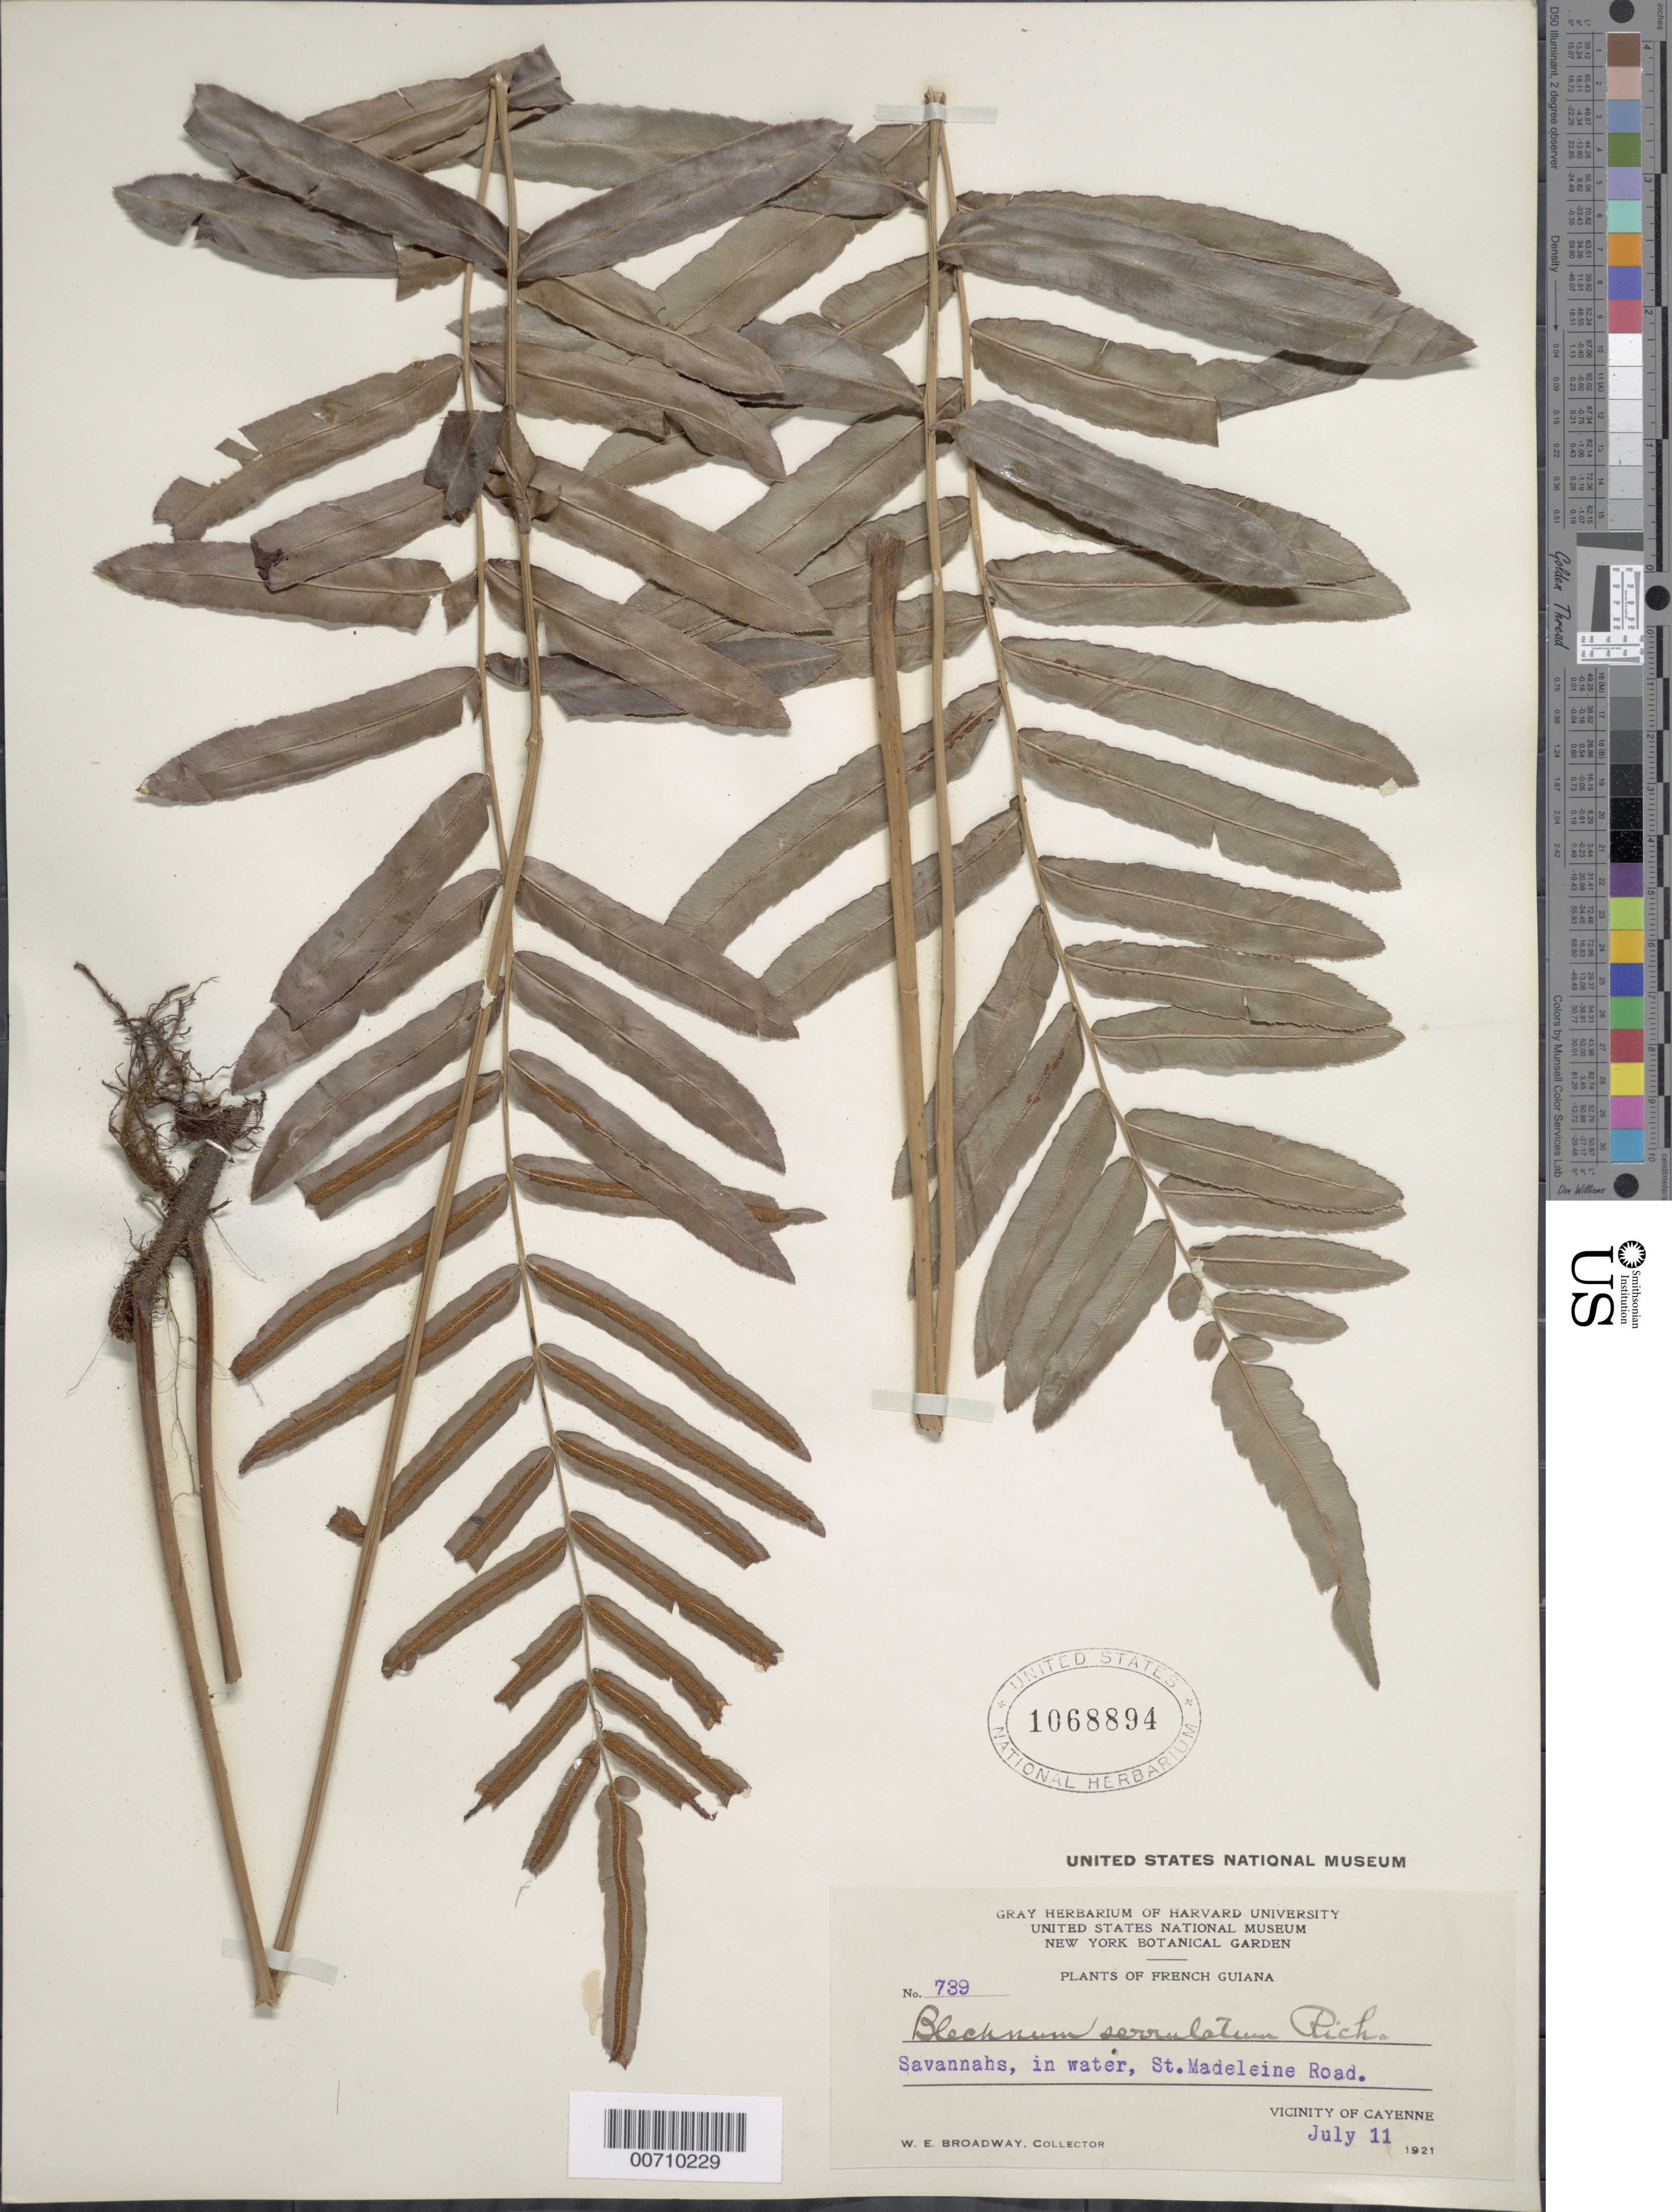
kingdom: Plantae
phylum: Tracheophyta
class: Polypodiopsida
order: Polypodiales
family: Blechnaceae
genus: Telmatoblechnum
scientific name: Telmatoblechnum serrulatum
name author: (Rich.) Perrie et al.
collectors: W. E. Broadway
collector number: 739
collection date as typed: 11-Jul-21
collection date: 1921-07-11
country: French Guiana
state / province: Cayenne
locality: Cayenne, vic., St. Madeleine Road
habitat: Savannas, in water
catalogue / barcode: US 1068894